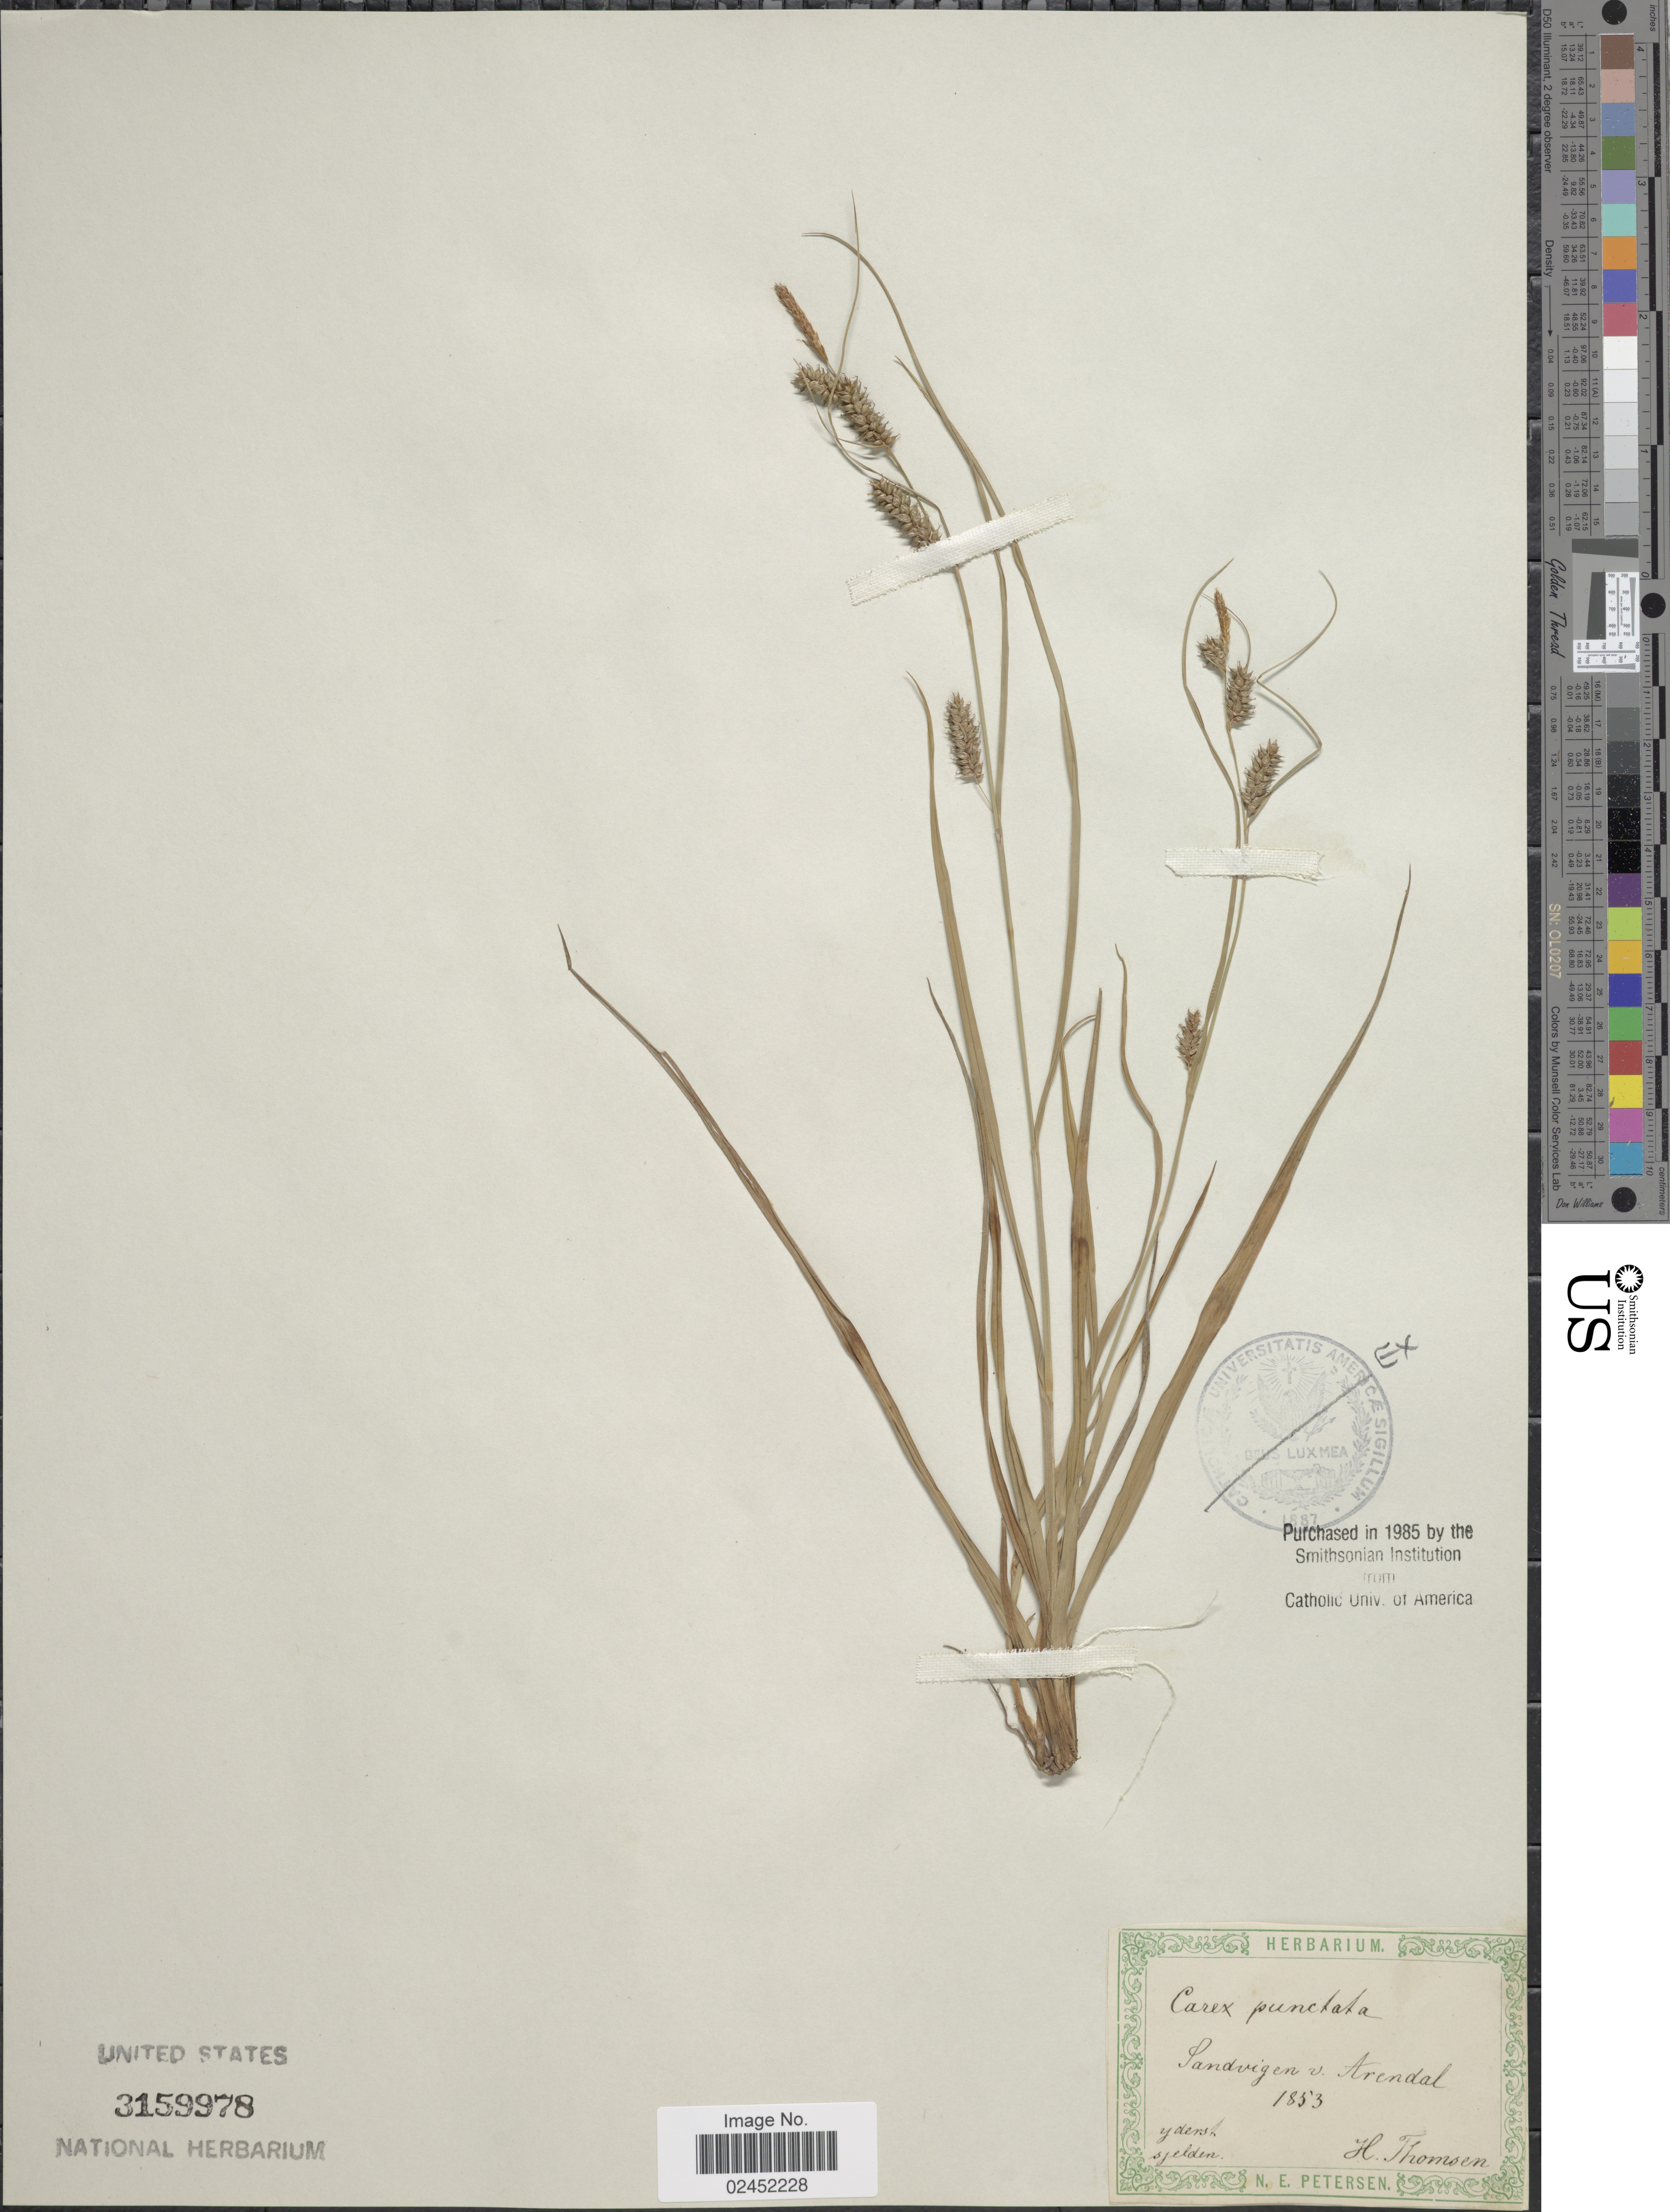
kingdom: Plantae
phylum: Tracheophyta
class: Liliopsida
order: Poales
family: Cyperaceae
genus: Carex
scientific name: Carex punctata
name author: Gaudin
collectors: H. Thomsen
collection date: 1853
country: Norway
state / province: Aust-Agder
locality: Sandvigen v. Arendal.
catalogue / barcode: US 3159978